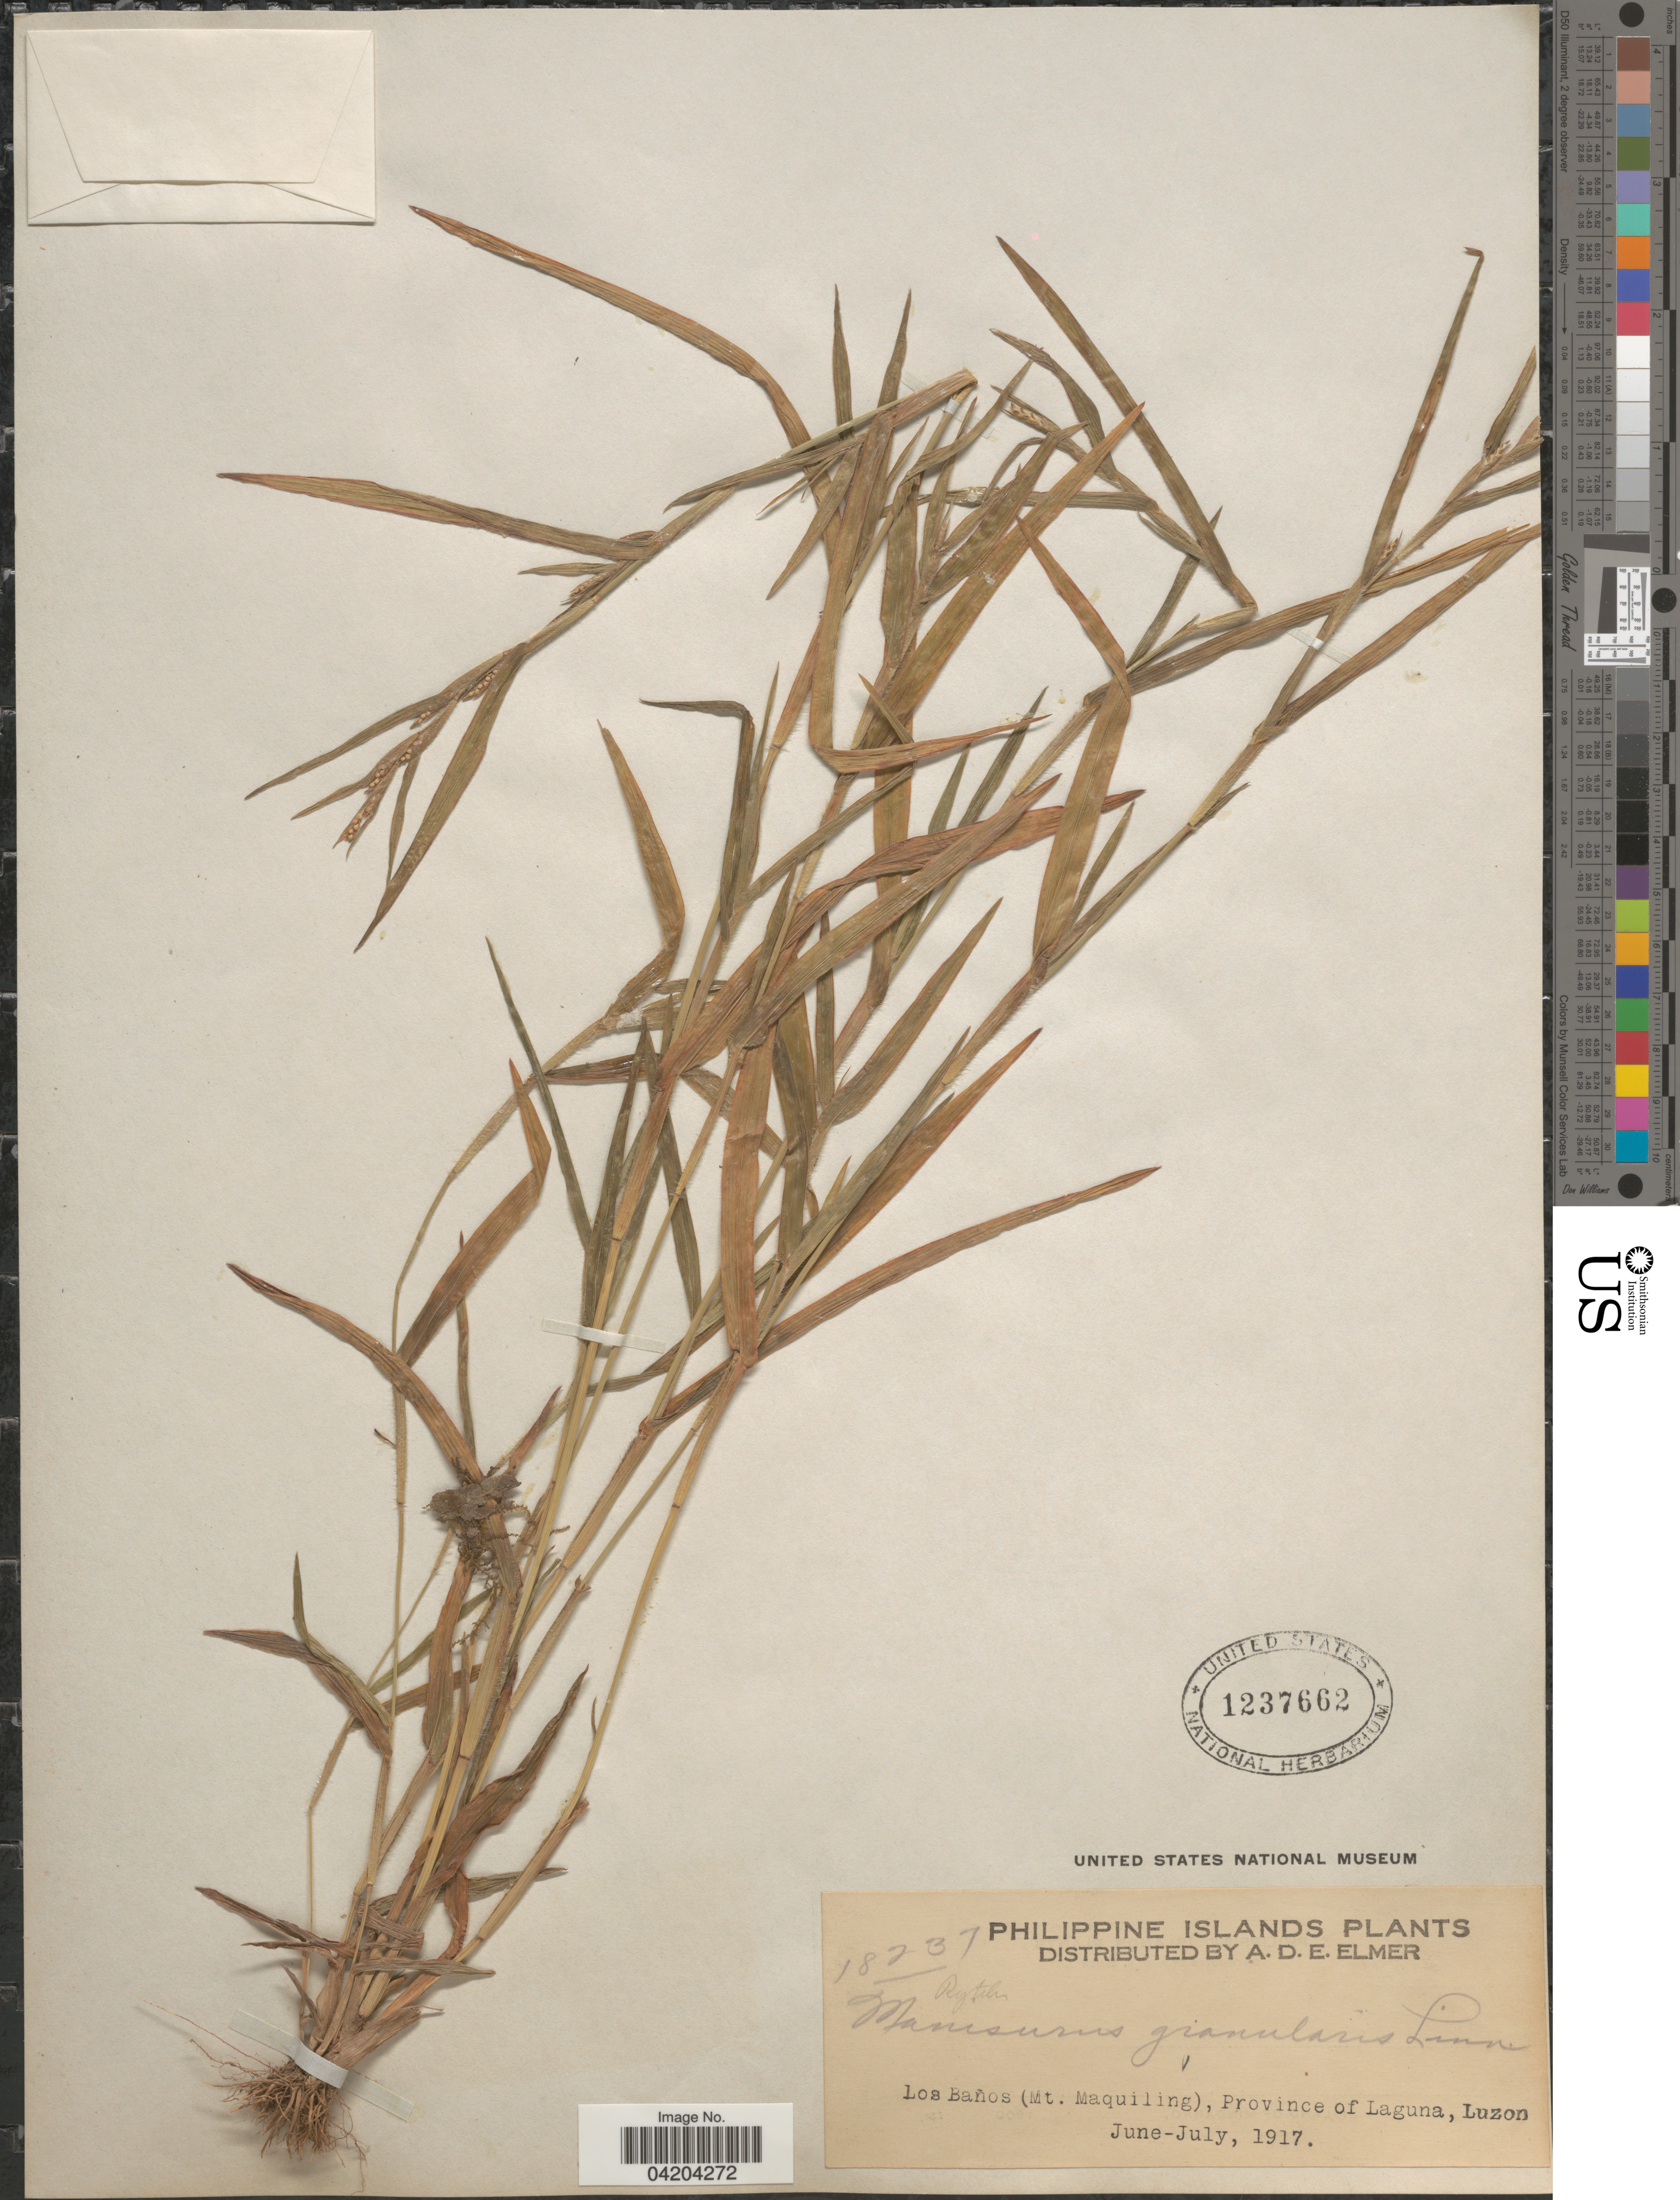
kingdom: Plantae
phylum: Tracheophyta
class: Liliopsida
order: Poales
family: Poaceae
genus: Mnesithea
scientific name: Mnesithea granularis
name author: (L.) de Koning & Sosef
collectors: A. D. E. Elmer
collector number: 18237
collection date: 1917-06/1917-07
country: Philippines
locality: Los Baños (Mt. Maquiling), Province of Laguna, Luzon.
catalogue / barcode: US 1237662